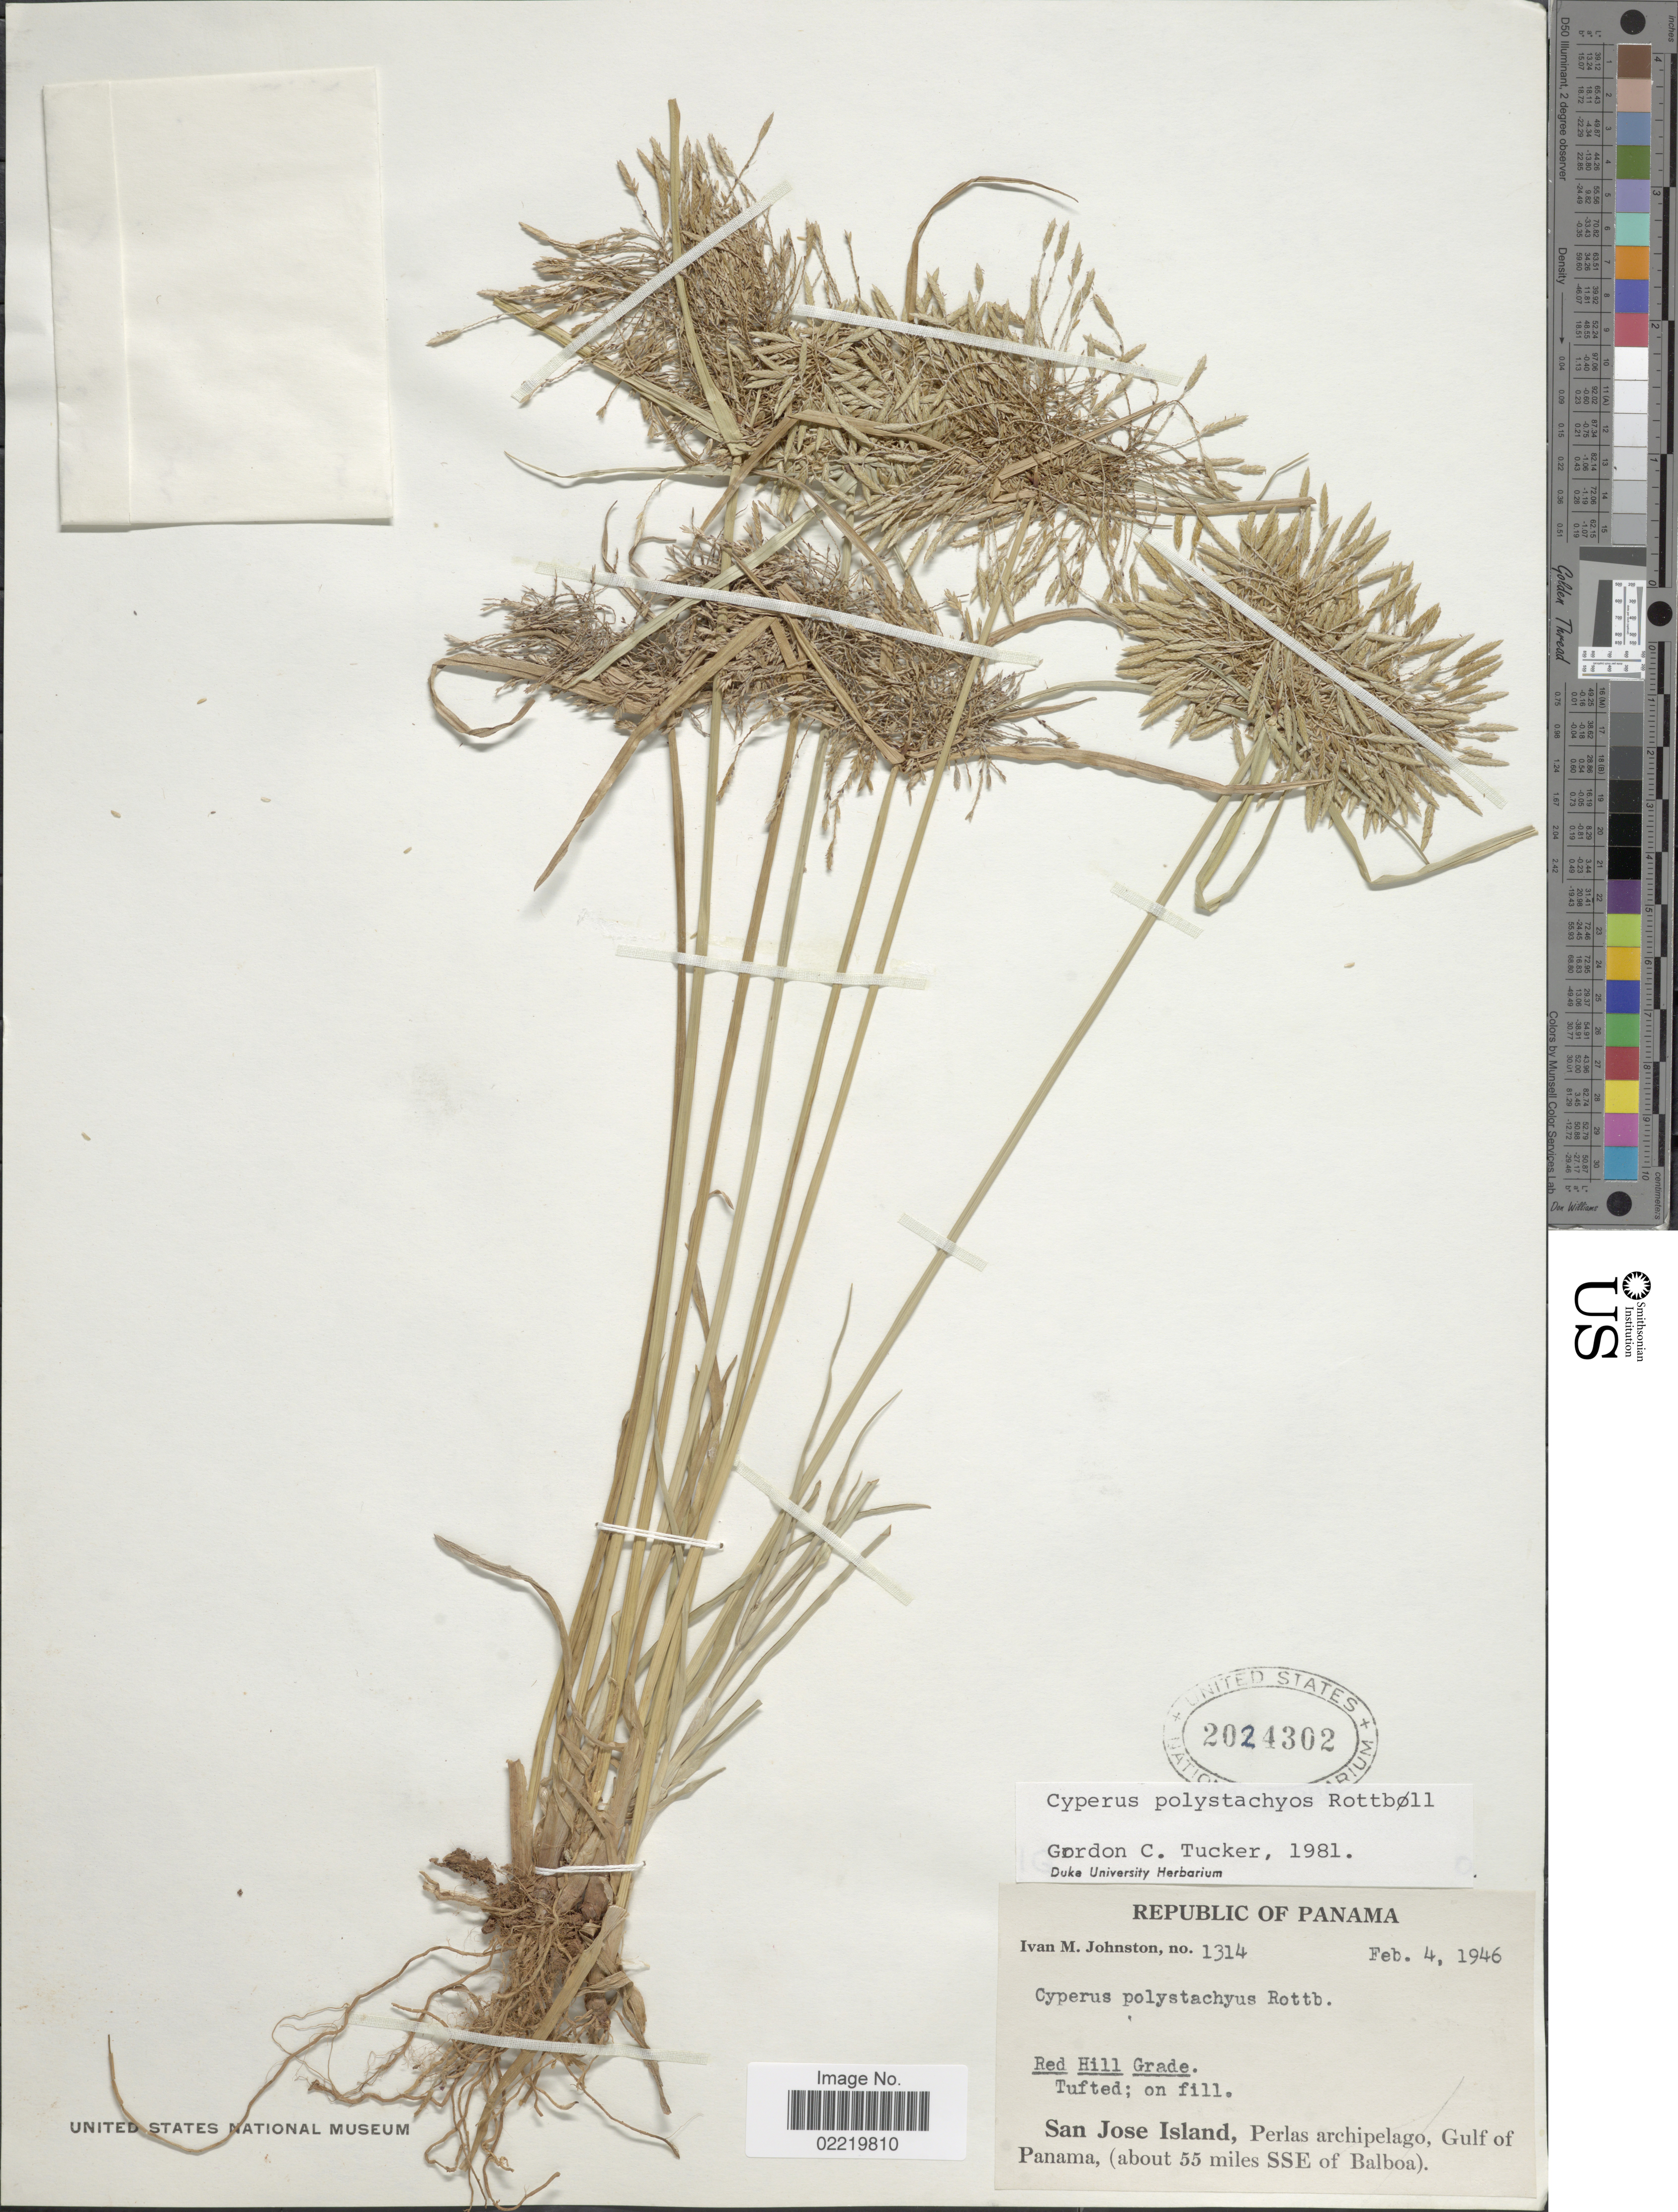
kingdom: Plantae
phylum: Tracheophyta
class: Liliopsida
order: Poales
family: Cyperaceae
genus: Cyperus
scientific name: Cyperus polystachyos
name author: Rottb.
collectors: I.M. Johnston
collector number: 1314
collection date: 1946-01-04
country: Panama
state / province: Panamá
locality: Republic of Panama, Red Hill Grade, Tufted; on fill, San Jose Island, Perlas archipelago, Gulf of Panama, (about 55 miles SSE of Balboa)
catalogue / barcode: US 2024302